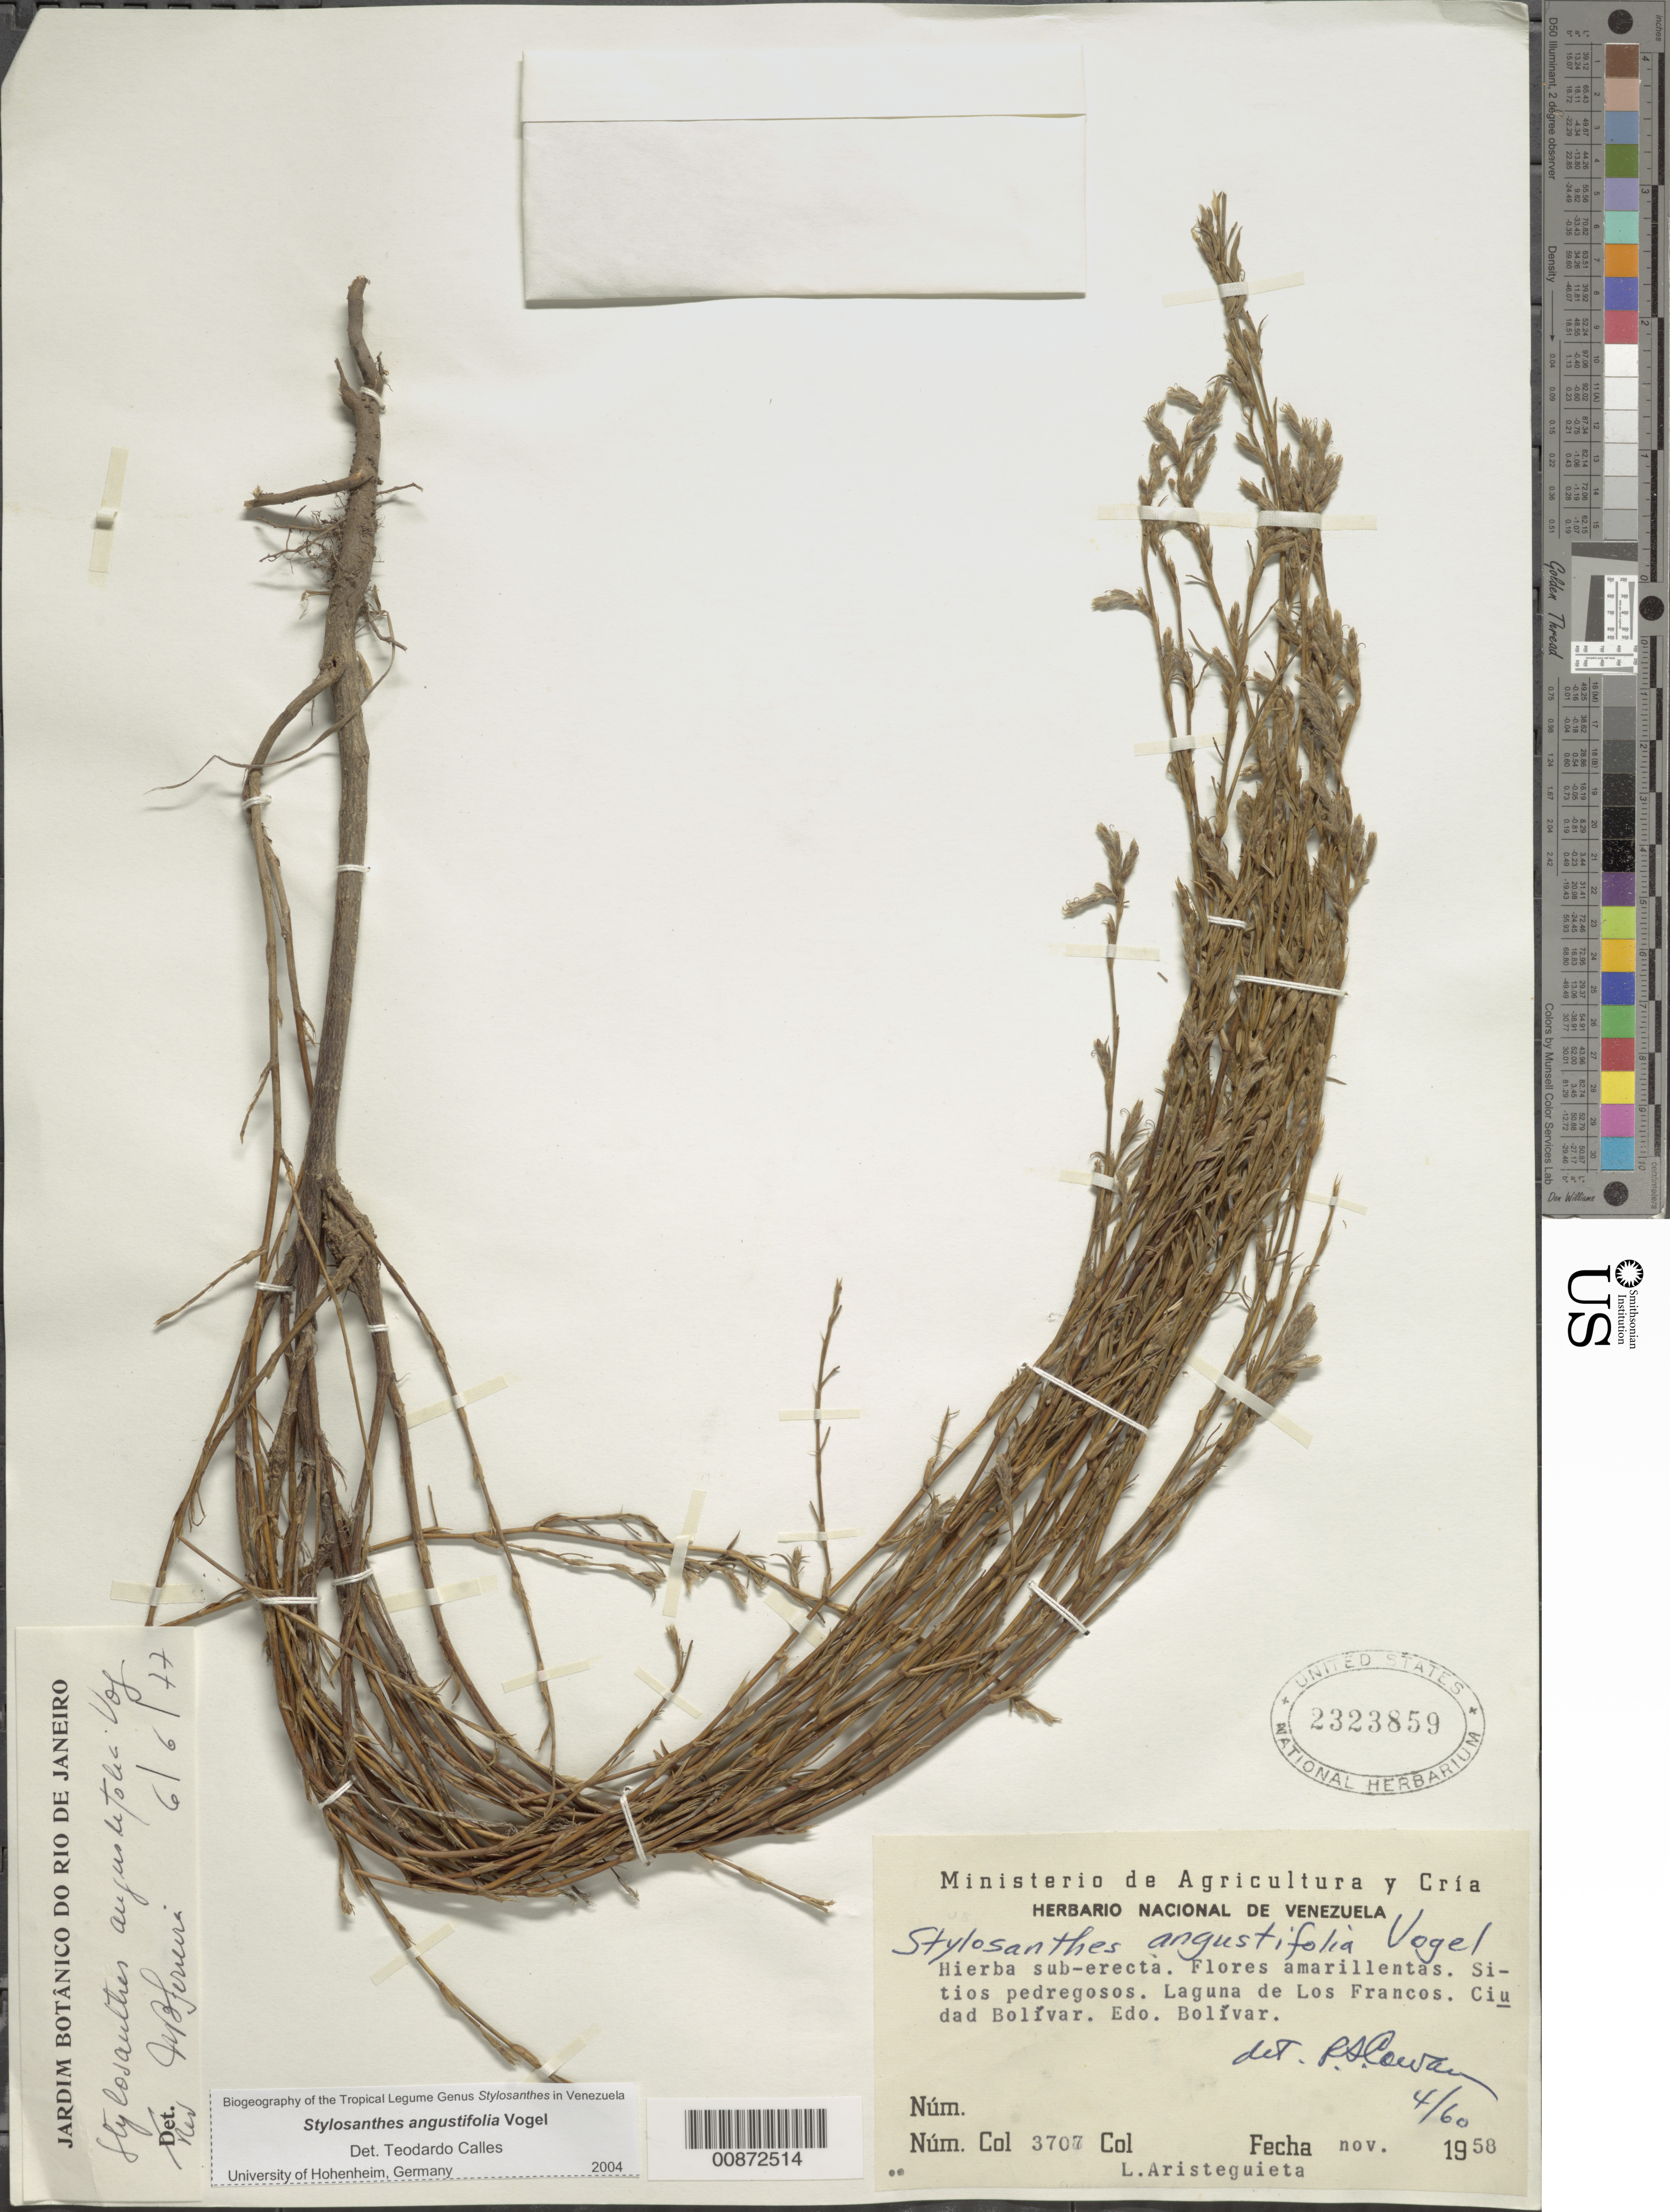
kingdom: Plantae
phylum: Tracheophyta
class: Magnoliopsida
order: Fabales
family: Fabaceae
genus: Stylosanthes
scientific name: Stylosanthes angustifolia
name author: Vogel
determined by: Calles, T.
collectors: L. Aristeguieta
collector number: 3707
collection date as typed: Nov-58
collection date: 1958-11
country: Venezuela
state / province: Bolívar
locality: Ciudad Bolívar, Laguna de Los Francos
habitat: Sitios pedregosos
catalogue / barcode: US 2323859